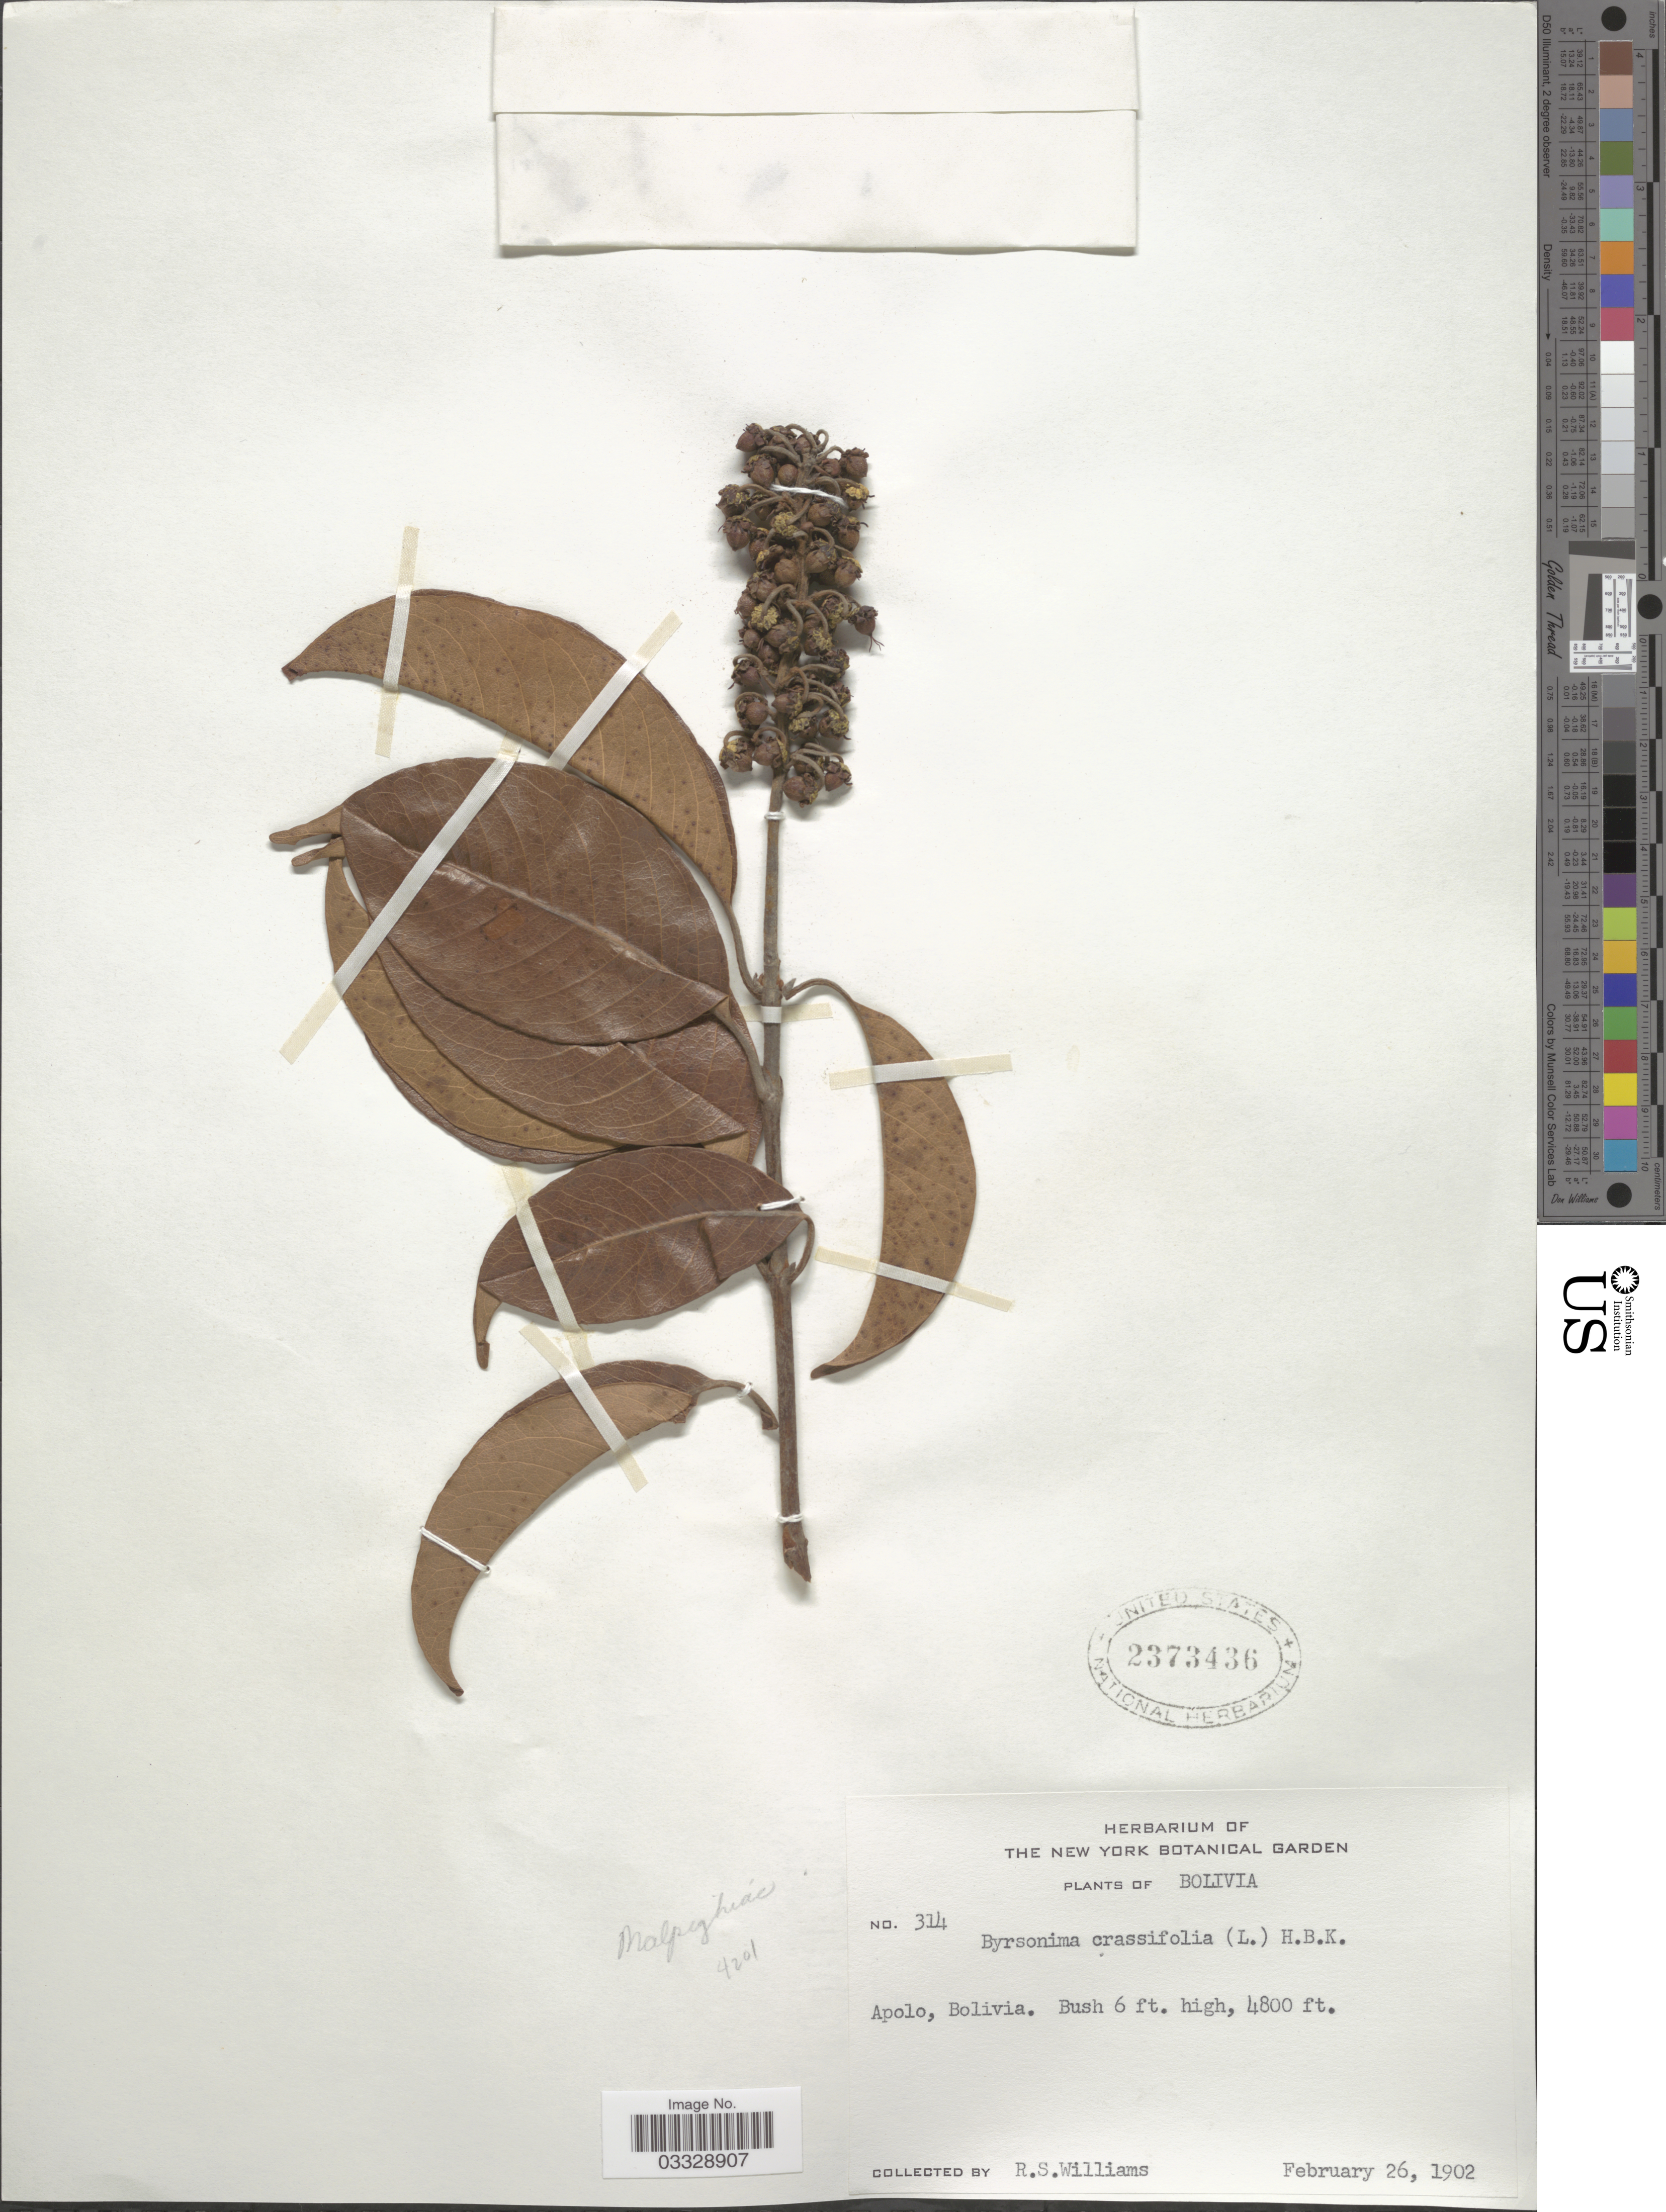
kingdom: Plantae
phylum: Tracheophyta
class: Magnoliopsida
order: Malpighiales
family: Malpighiaceae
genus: Byrsonima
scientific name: Byrsonima crassifolia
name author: (L.) Kunth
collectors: R. S. Williams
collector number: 314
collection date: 1902-02-26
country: Bolivia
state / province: La Paz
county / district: Franz Tamayo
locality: Apolo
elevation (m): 1463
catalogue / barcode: US 2373436